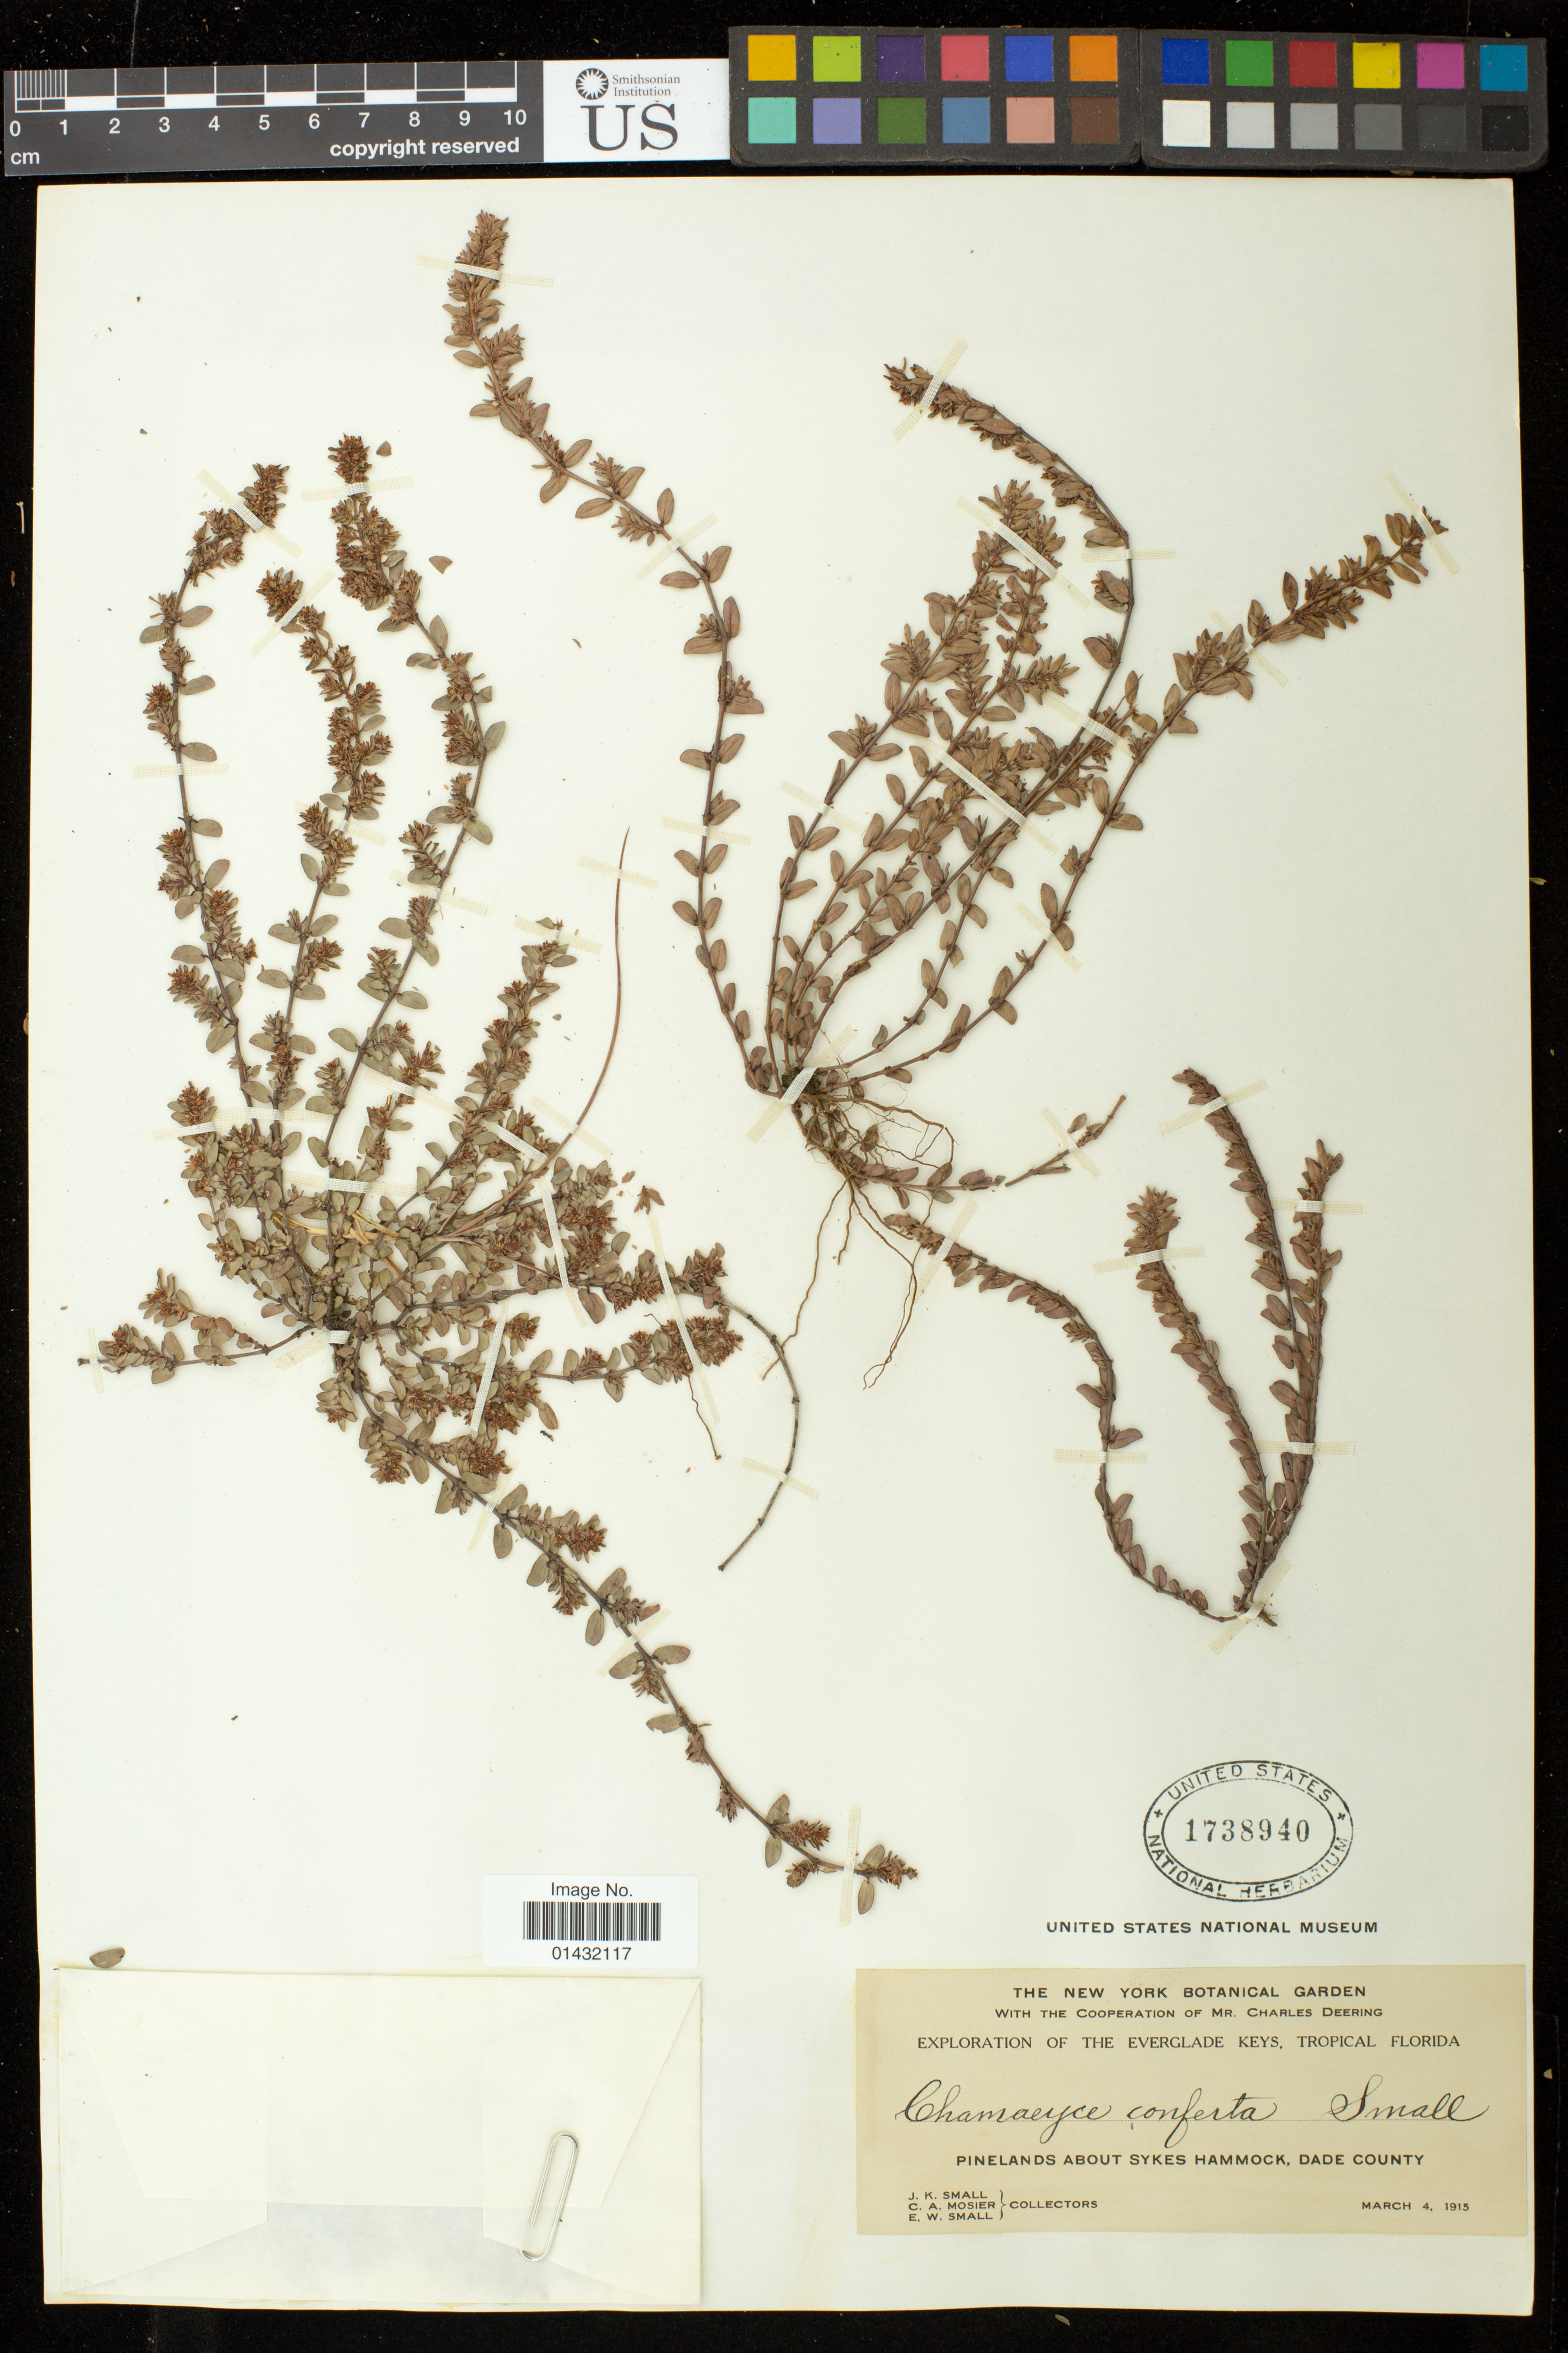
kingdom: Plantae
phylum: Tracheophyta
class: Magnoliopsida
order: Malpighiales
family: Euphorbiaceae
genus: Euphorbia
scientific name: Euphorbia conferta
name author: (Small) Oudejans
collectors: J. K. Small, C. A. Mosier & E. W. Small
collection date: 1915-03-04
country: United States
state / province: Florida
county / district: Miami-Dade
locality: Pinelands about Sykes Hammock [Fuchs Park]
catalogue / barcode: US 1738940